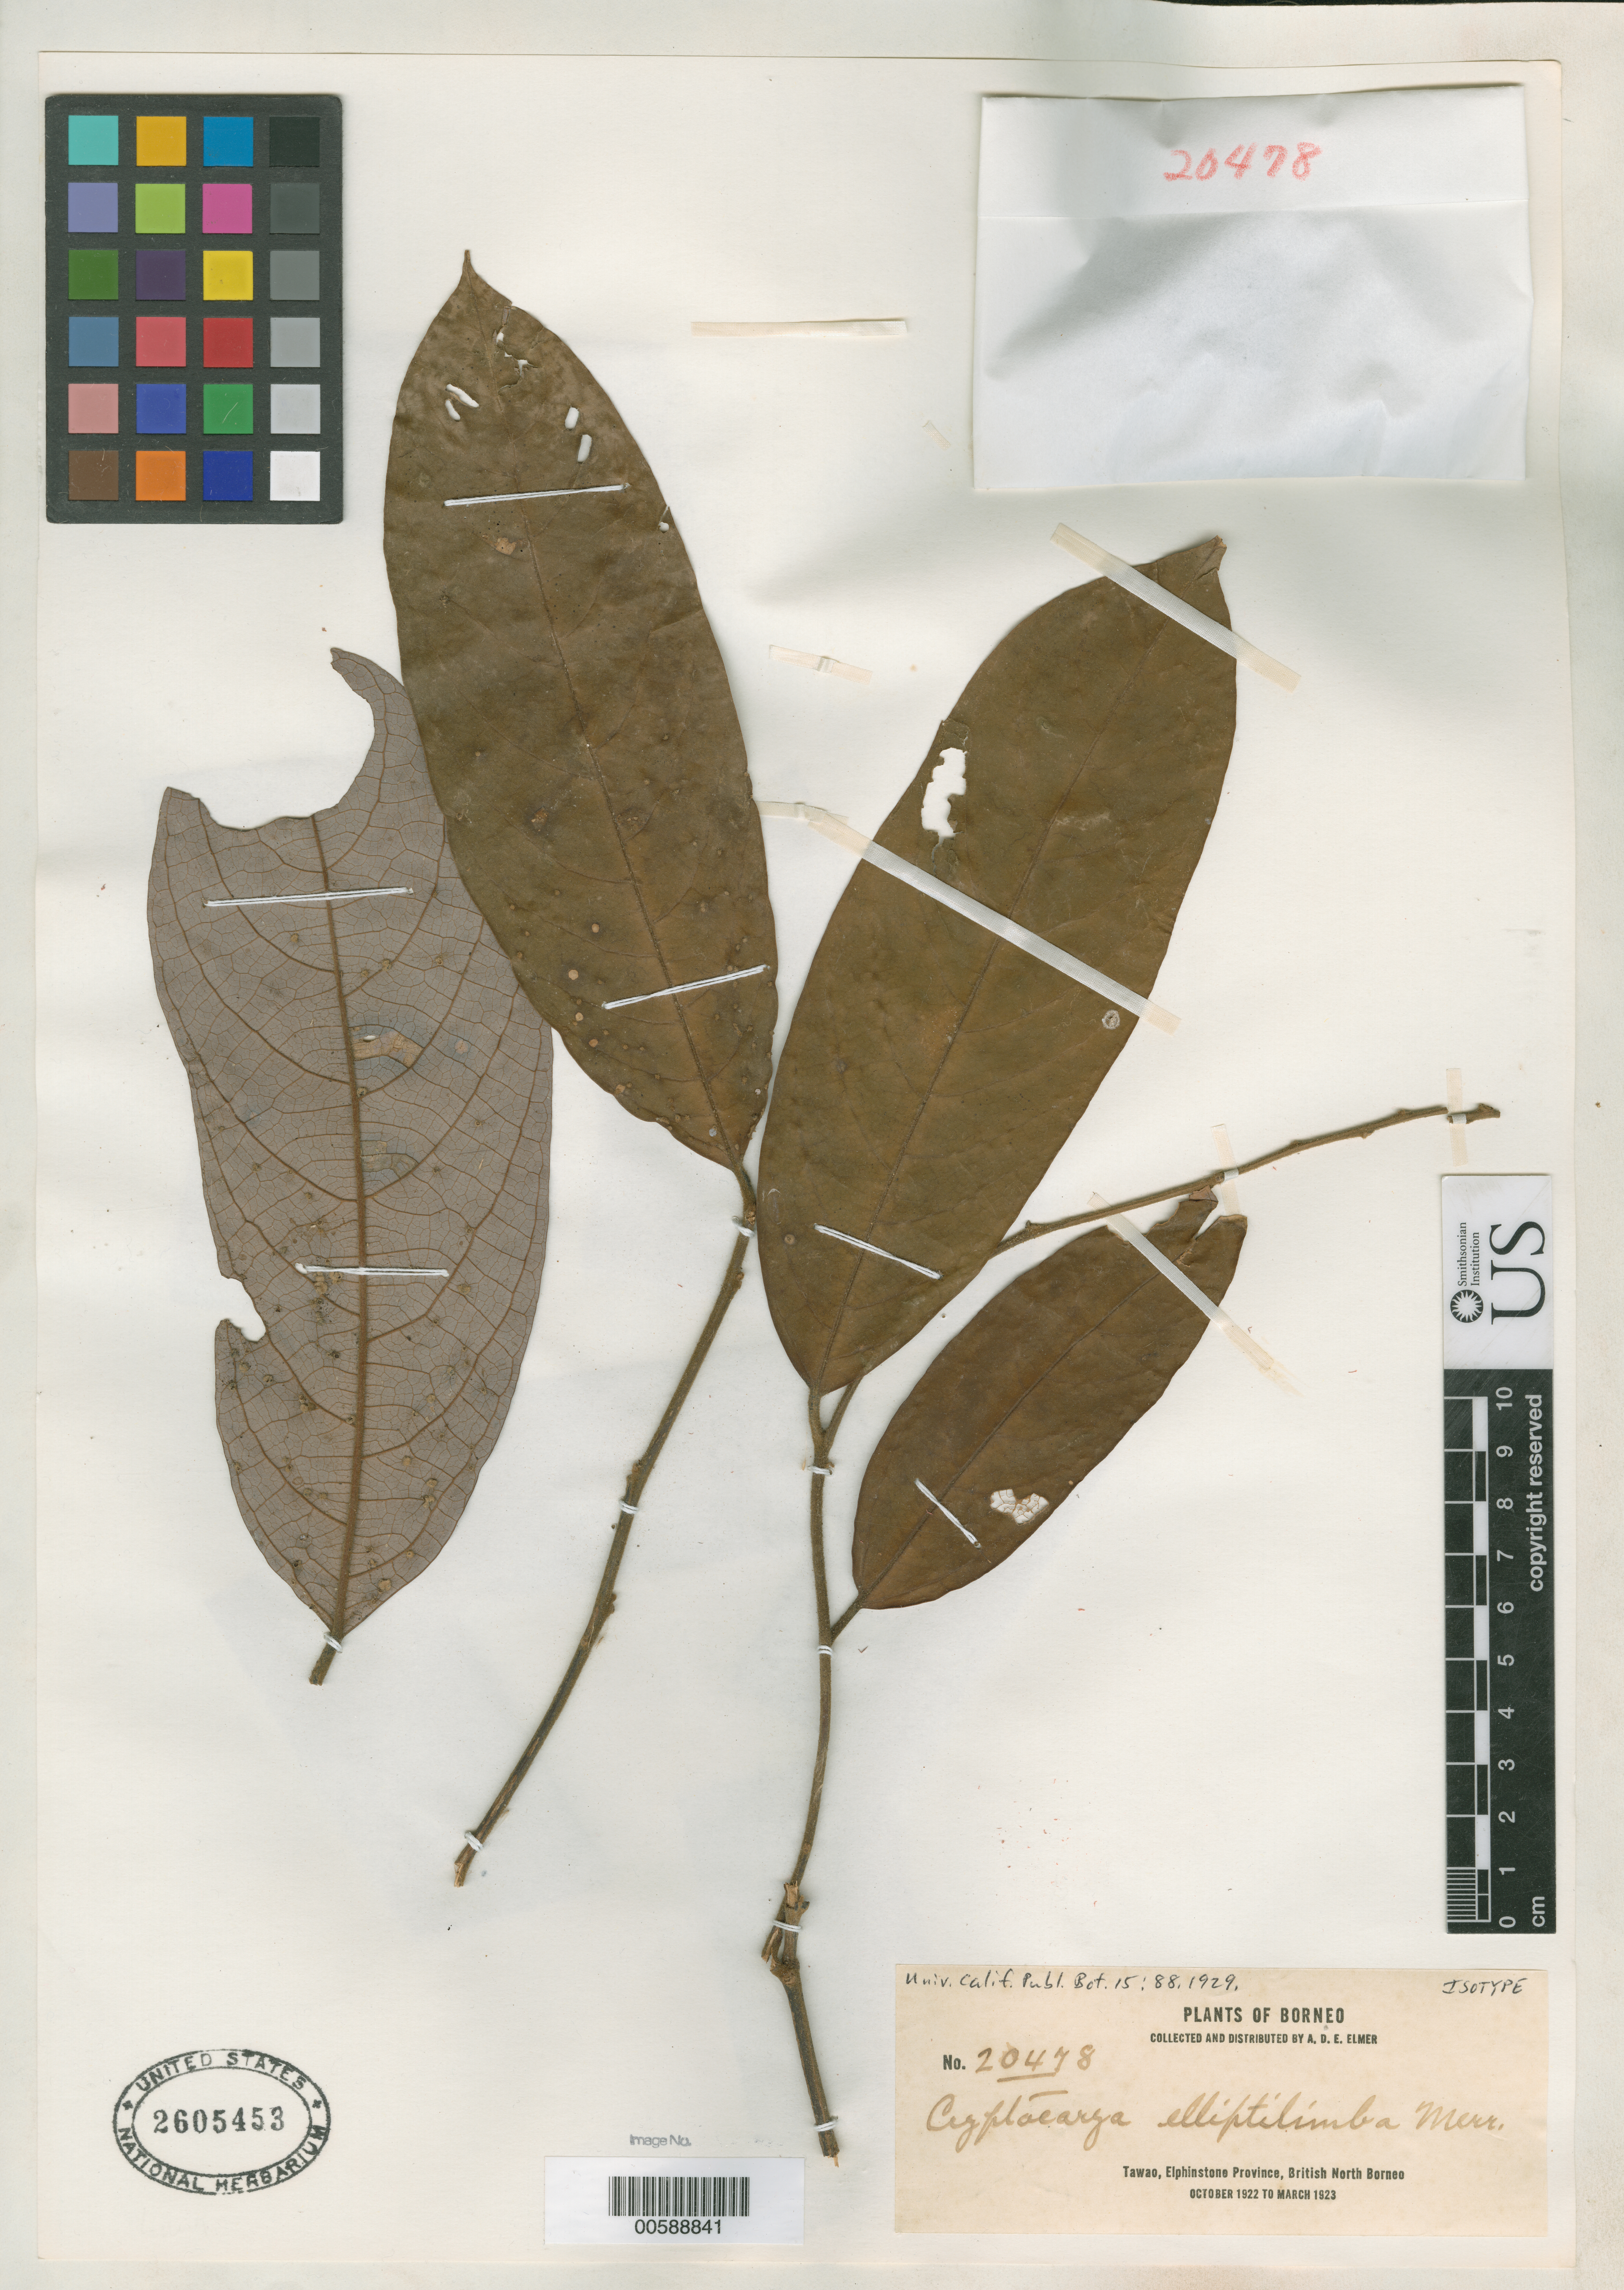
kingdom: Plantae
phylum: Tracheophyta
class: Magnoliopsida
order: Laurales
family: Lauraceae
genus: Cryptocarya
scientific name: Cryptocarya elliptilimba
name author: Merr.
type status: Isotype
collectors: A. D. E. Elmer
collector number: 20478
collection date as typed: Oct 1922 to -- Mar 1923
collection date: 1922-10/1923-03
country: Malaysia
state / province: Sabah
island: Borneo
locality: Tawao, Elphinstone Province, British North Borneo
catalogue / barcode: US 2605453